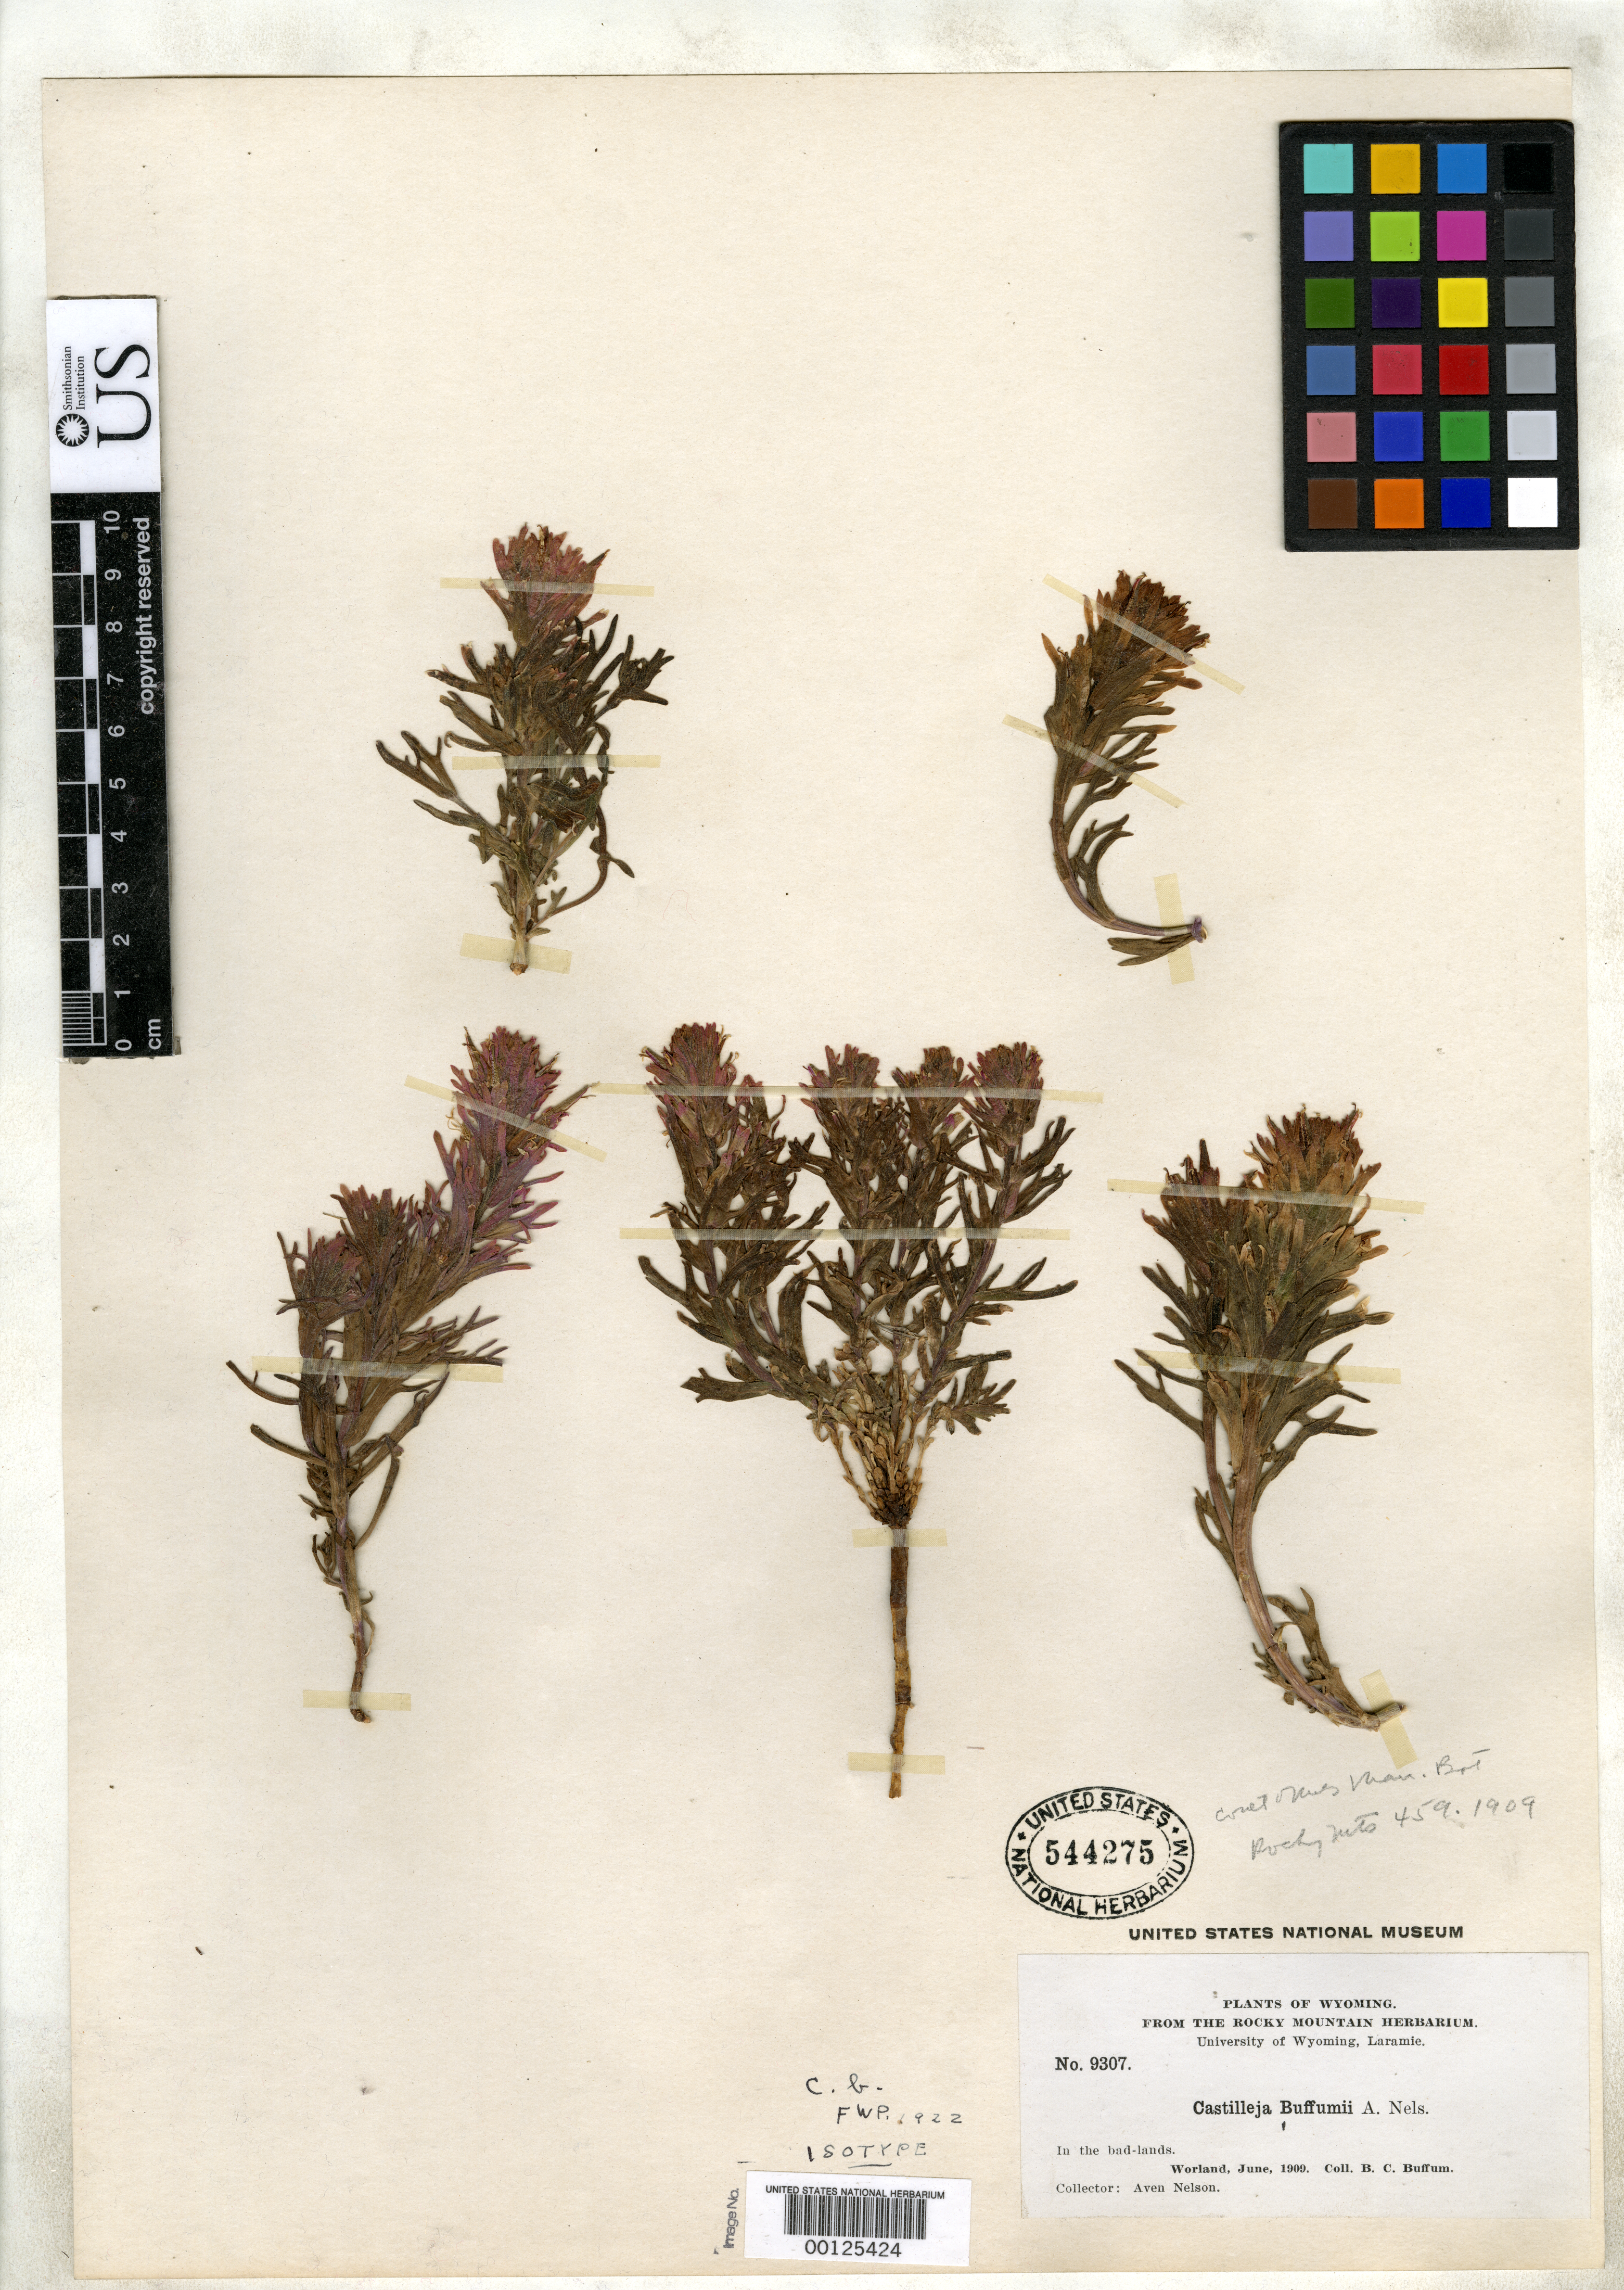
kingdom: Plantae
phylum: Tracheophyta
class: Magnoliopsida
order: Lamiales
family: Orobanchaceae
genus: Castilleja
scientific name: Castilleja buffumii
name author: A. Nelson in J.M. Coult.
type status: Isotype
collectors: B. Buffum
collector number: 9307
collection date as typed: Jun 1909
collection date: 1909-06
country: United States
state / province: Wyoming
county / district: Washakie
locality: Worland.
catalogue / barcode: US 544275